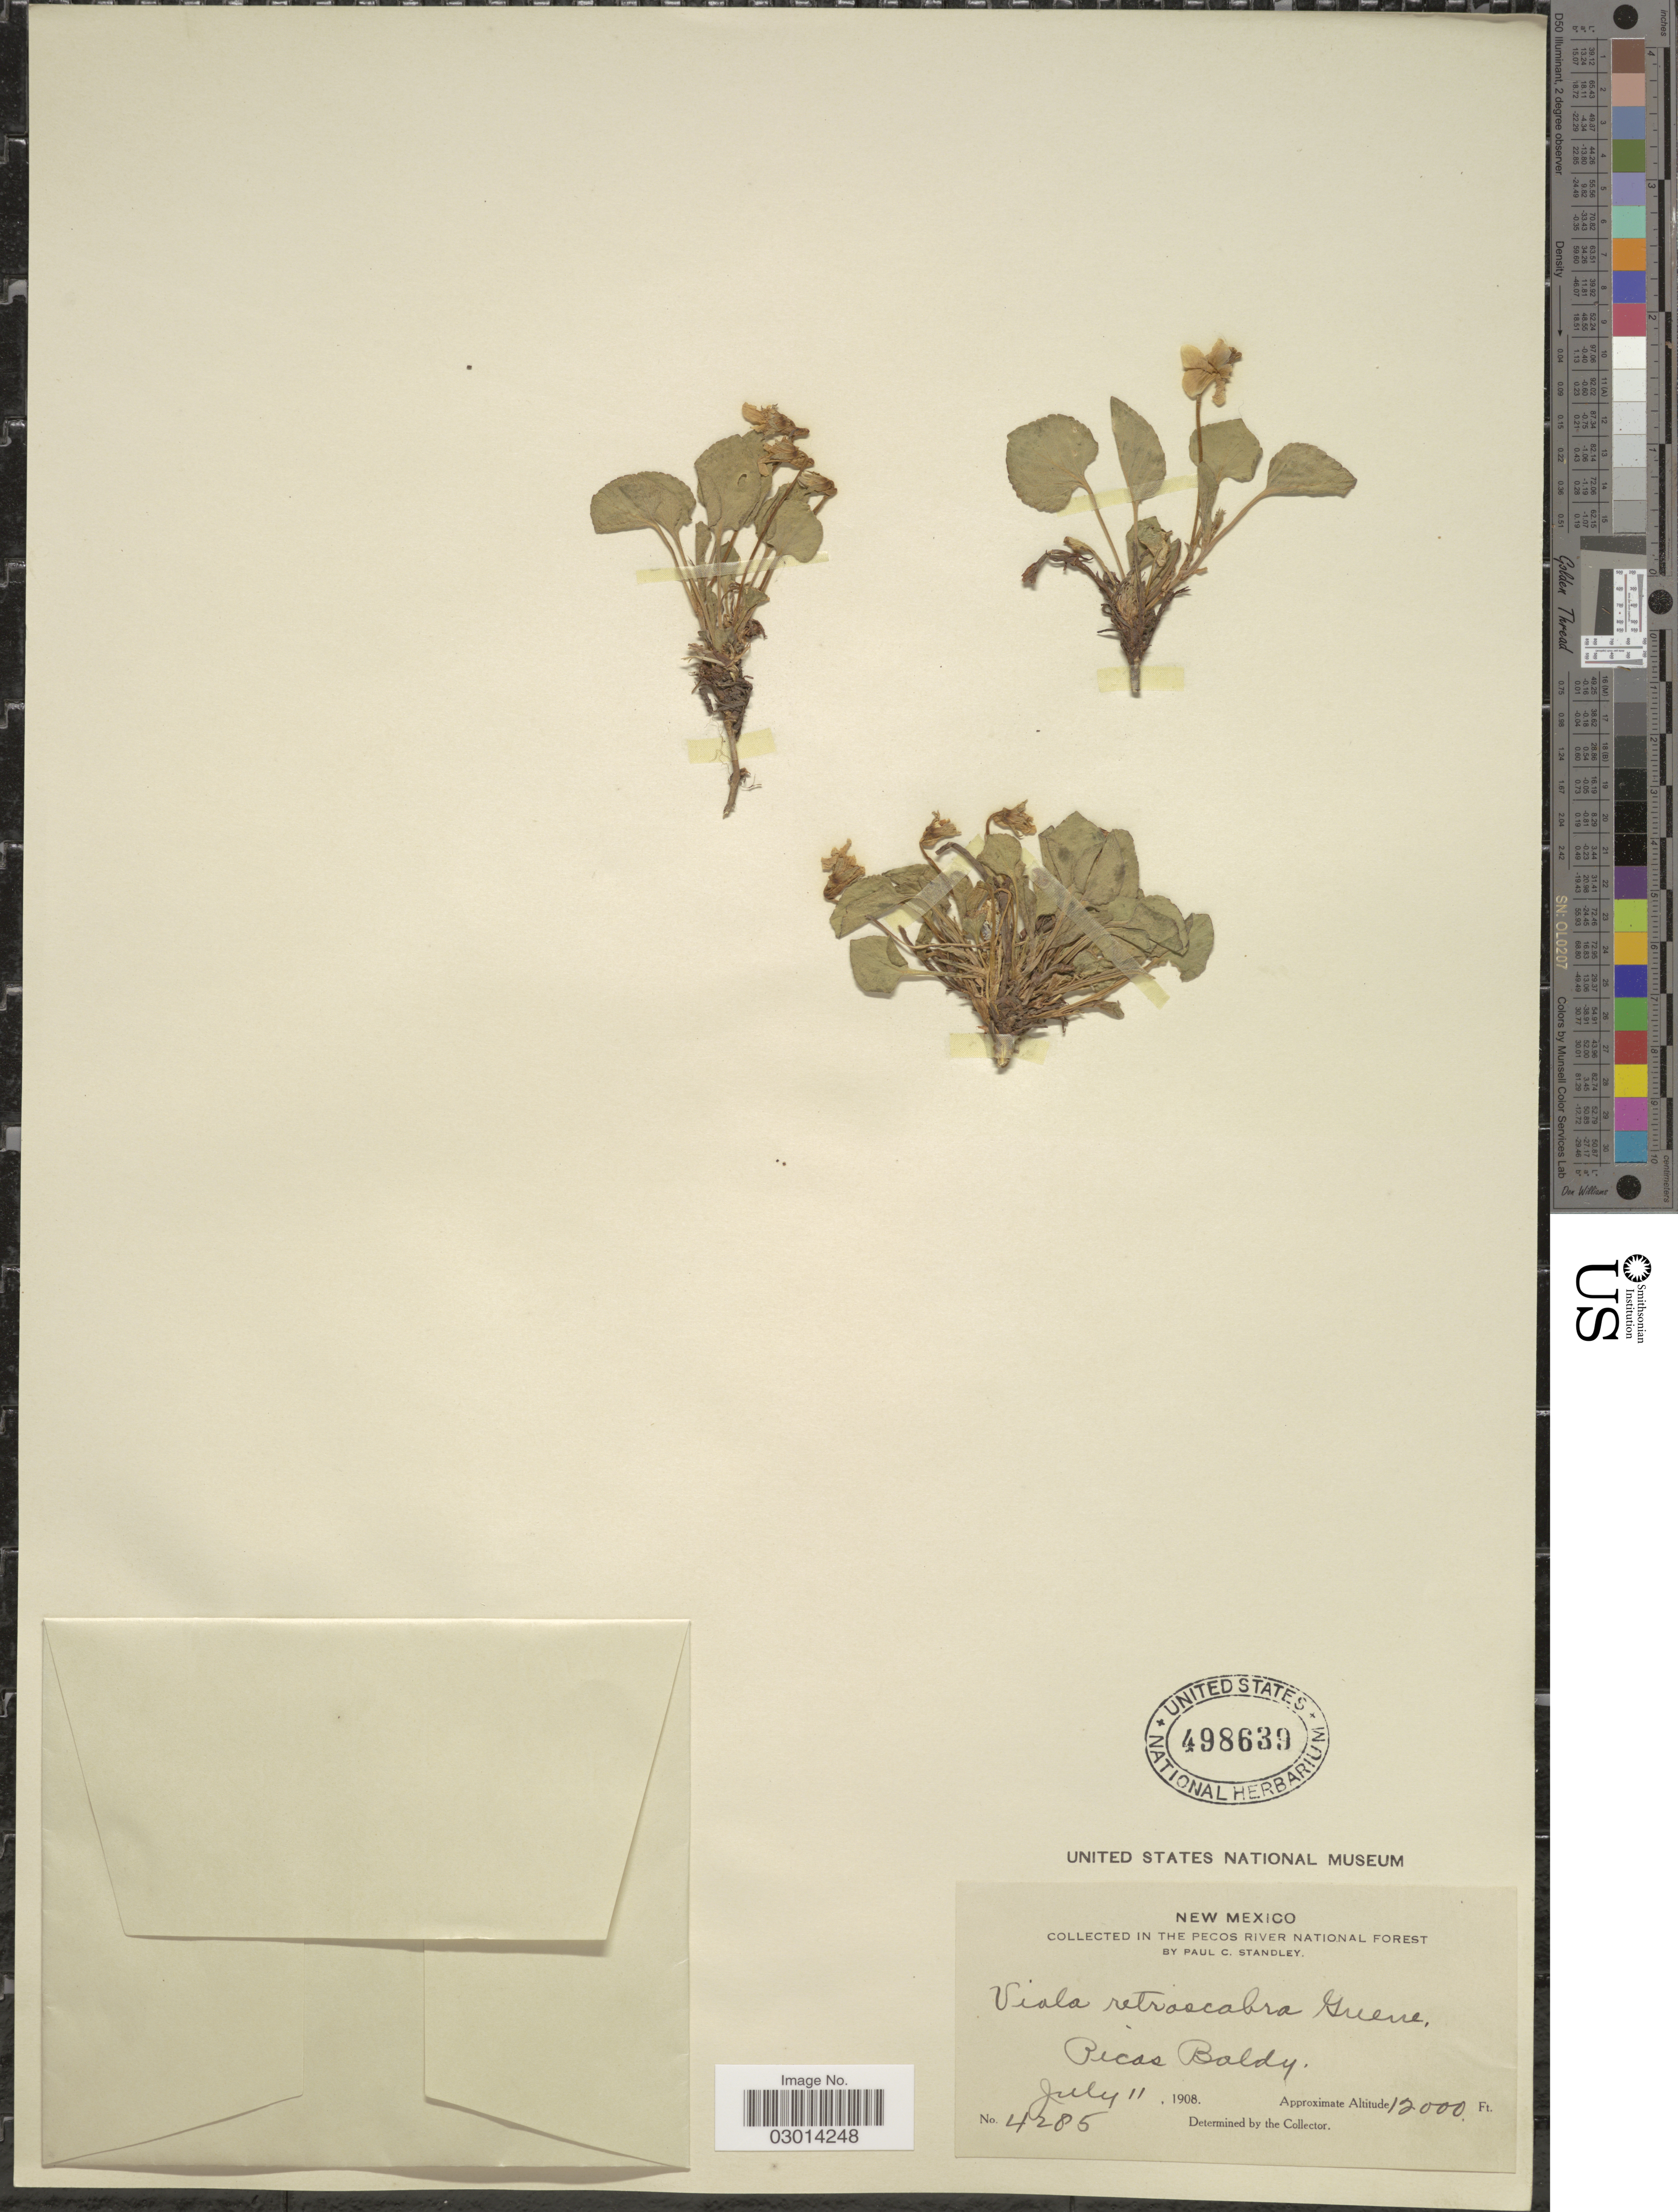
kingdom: Plantae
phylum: Tracheophyta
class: Magnoliopsida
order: Malpighiales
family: Violaceae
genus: Viola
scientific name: Viola retroscabra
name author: Greene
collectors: P. C. Standley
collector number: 4285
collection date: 1908-07-11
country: United States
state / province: New Mexico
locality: In the Pecos River National Forest. Picas Baldy.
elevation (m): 3658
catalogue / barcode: US 498639